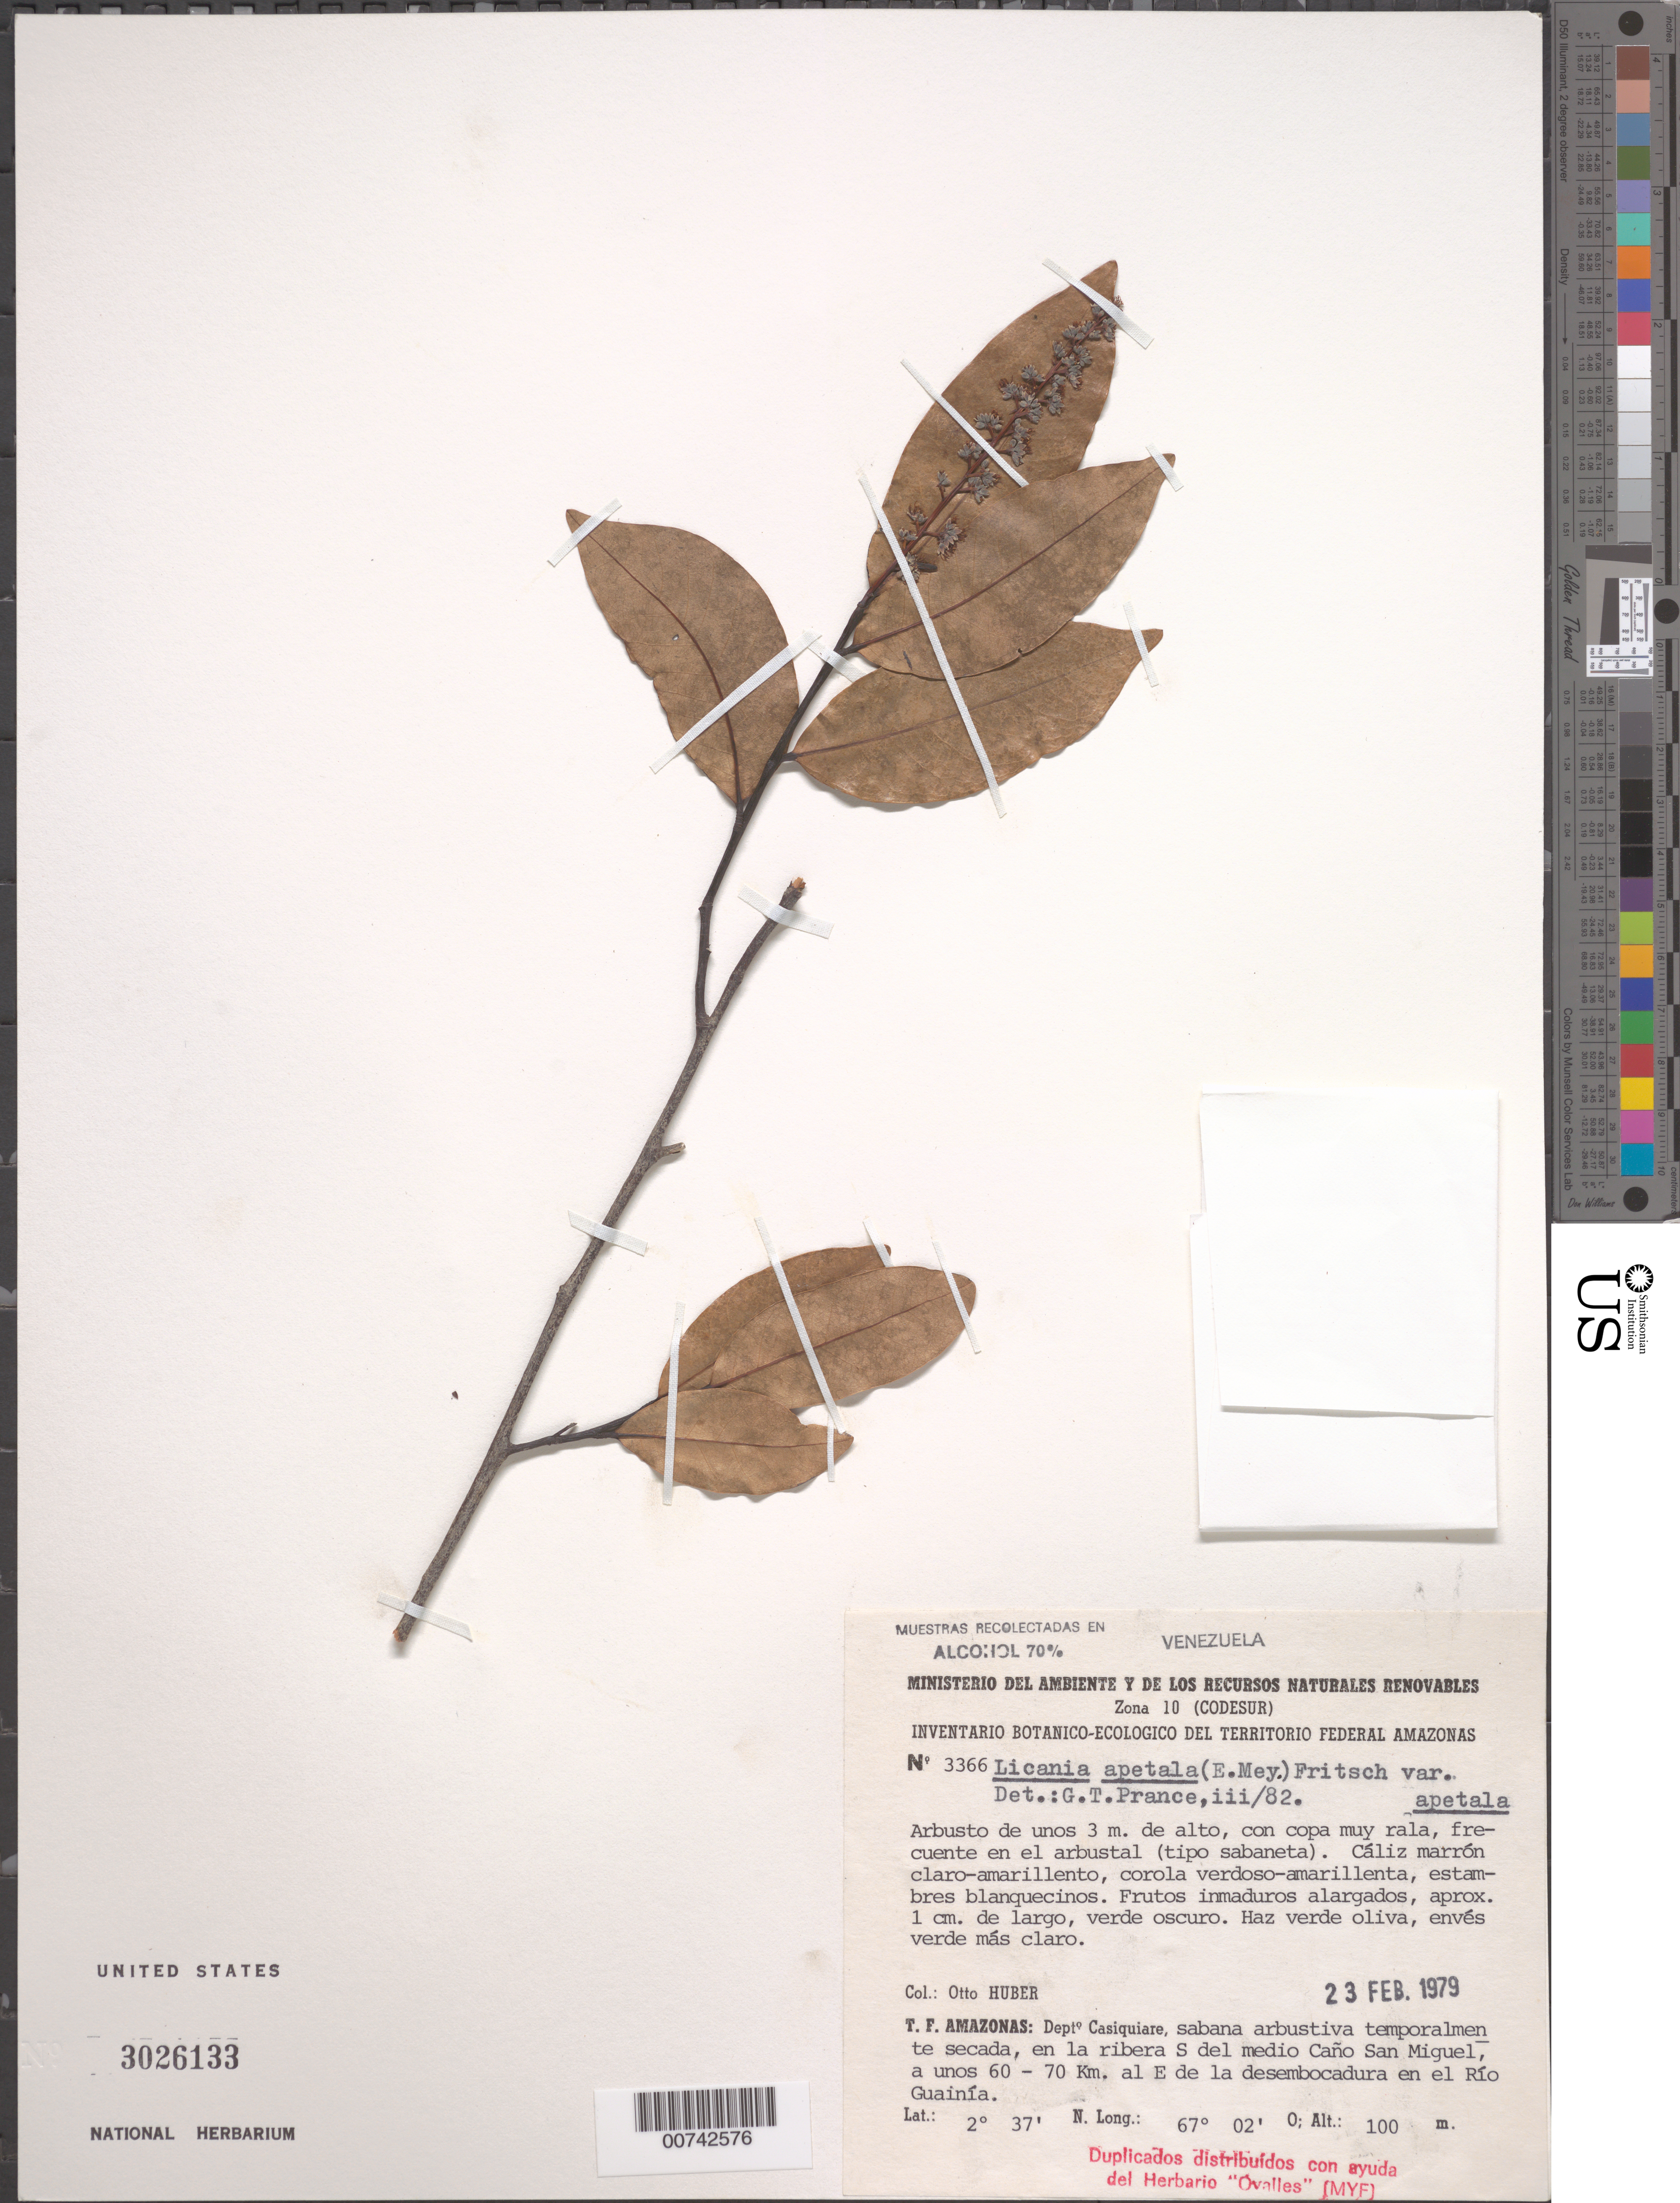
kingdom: Plantae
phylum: Tracheophyta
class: Magnoliopsida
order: Malpighiales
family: Chrysobalanaceae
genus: Leptobalanus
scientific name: Leptobalanus apetalus var. apetalus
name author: (E. Mey.) Sothers & Prance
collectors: O. Huber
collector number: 3366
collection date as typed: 23-Feb-79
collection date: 1979-02-23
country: Venezuela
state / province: Amazonas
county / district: Maroa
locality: Cana San Miguel, al S, a unos 60-70 km al E de la desembocadura en el Río Guainia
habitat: Sabana arbustiva temporalmen te secada, en el arbustal (tipo sabaeta)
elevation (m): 100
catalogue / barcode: US 3026133